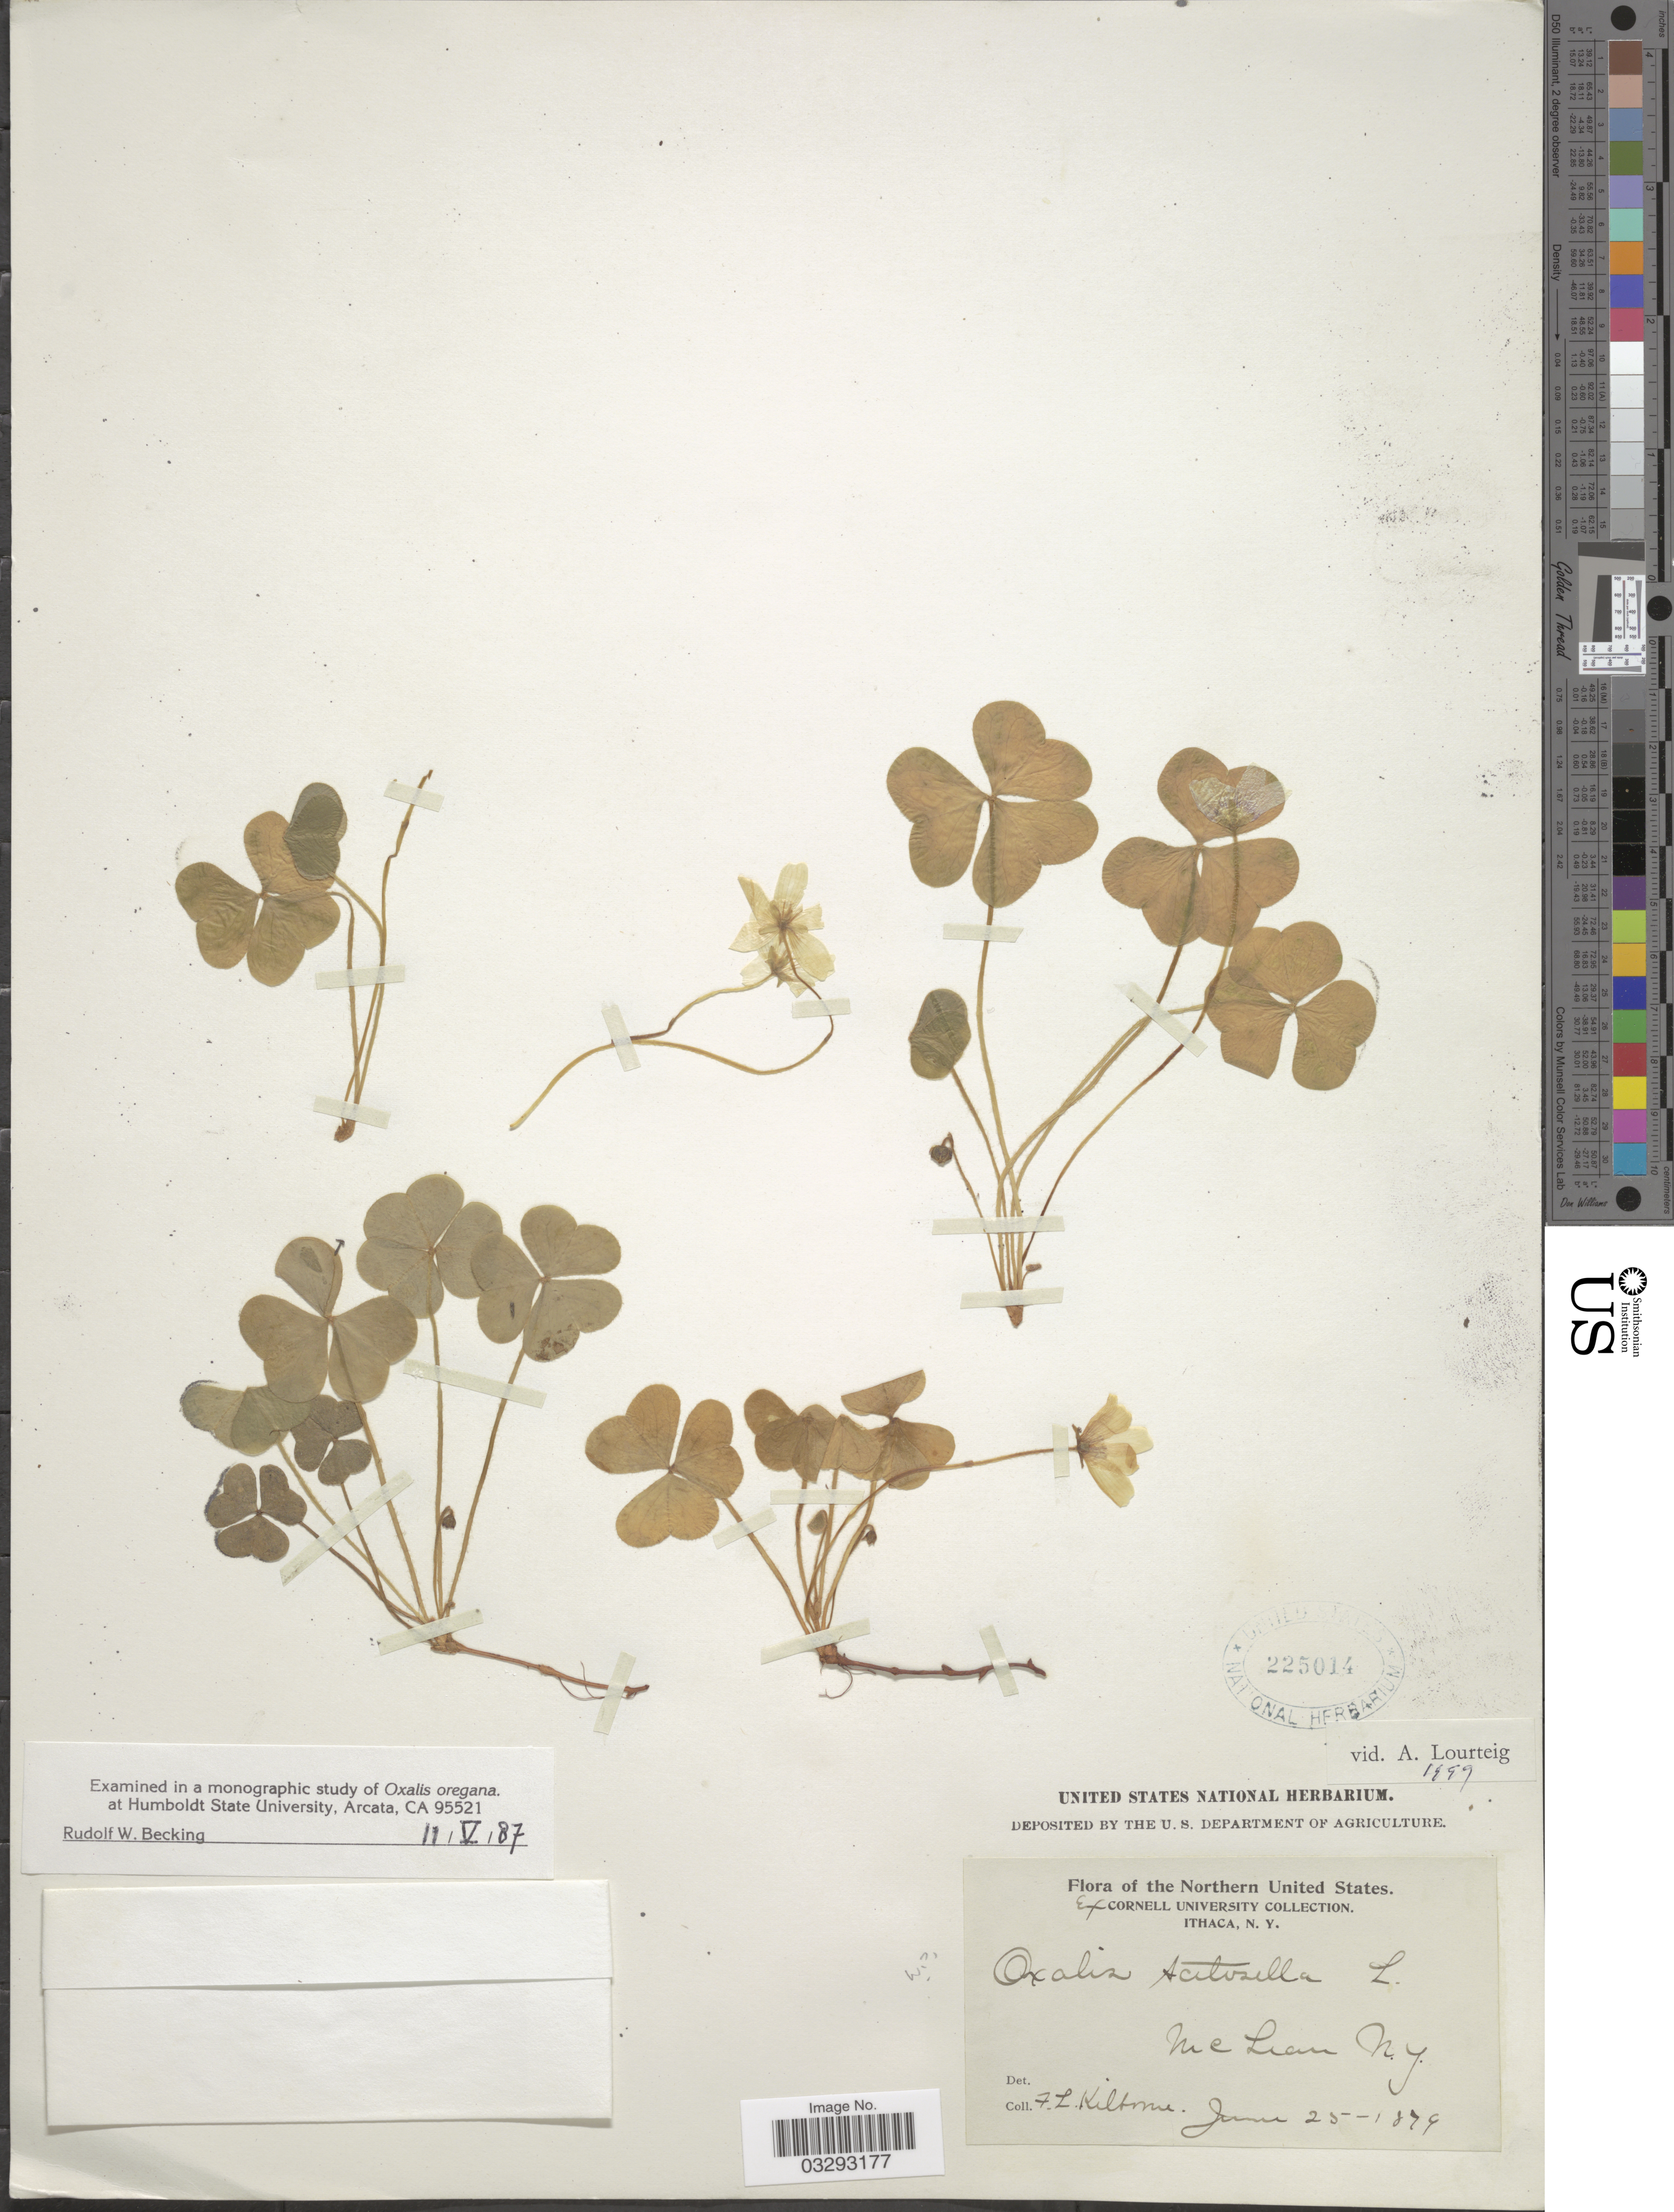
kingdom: Plantae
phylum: Tracheophyta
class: Magnoliopsida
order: Oxalidales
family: Oxalidaceae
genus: Oxalis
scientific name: Oxalis acetosella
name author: L.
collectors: F. L. Kilborne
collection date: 1879-06-25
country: United States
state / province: New York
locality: Northern United States. McLean N.Y.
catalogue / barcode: US 225014